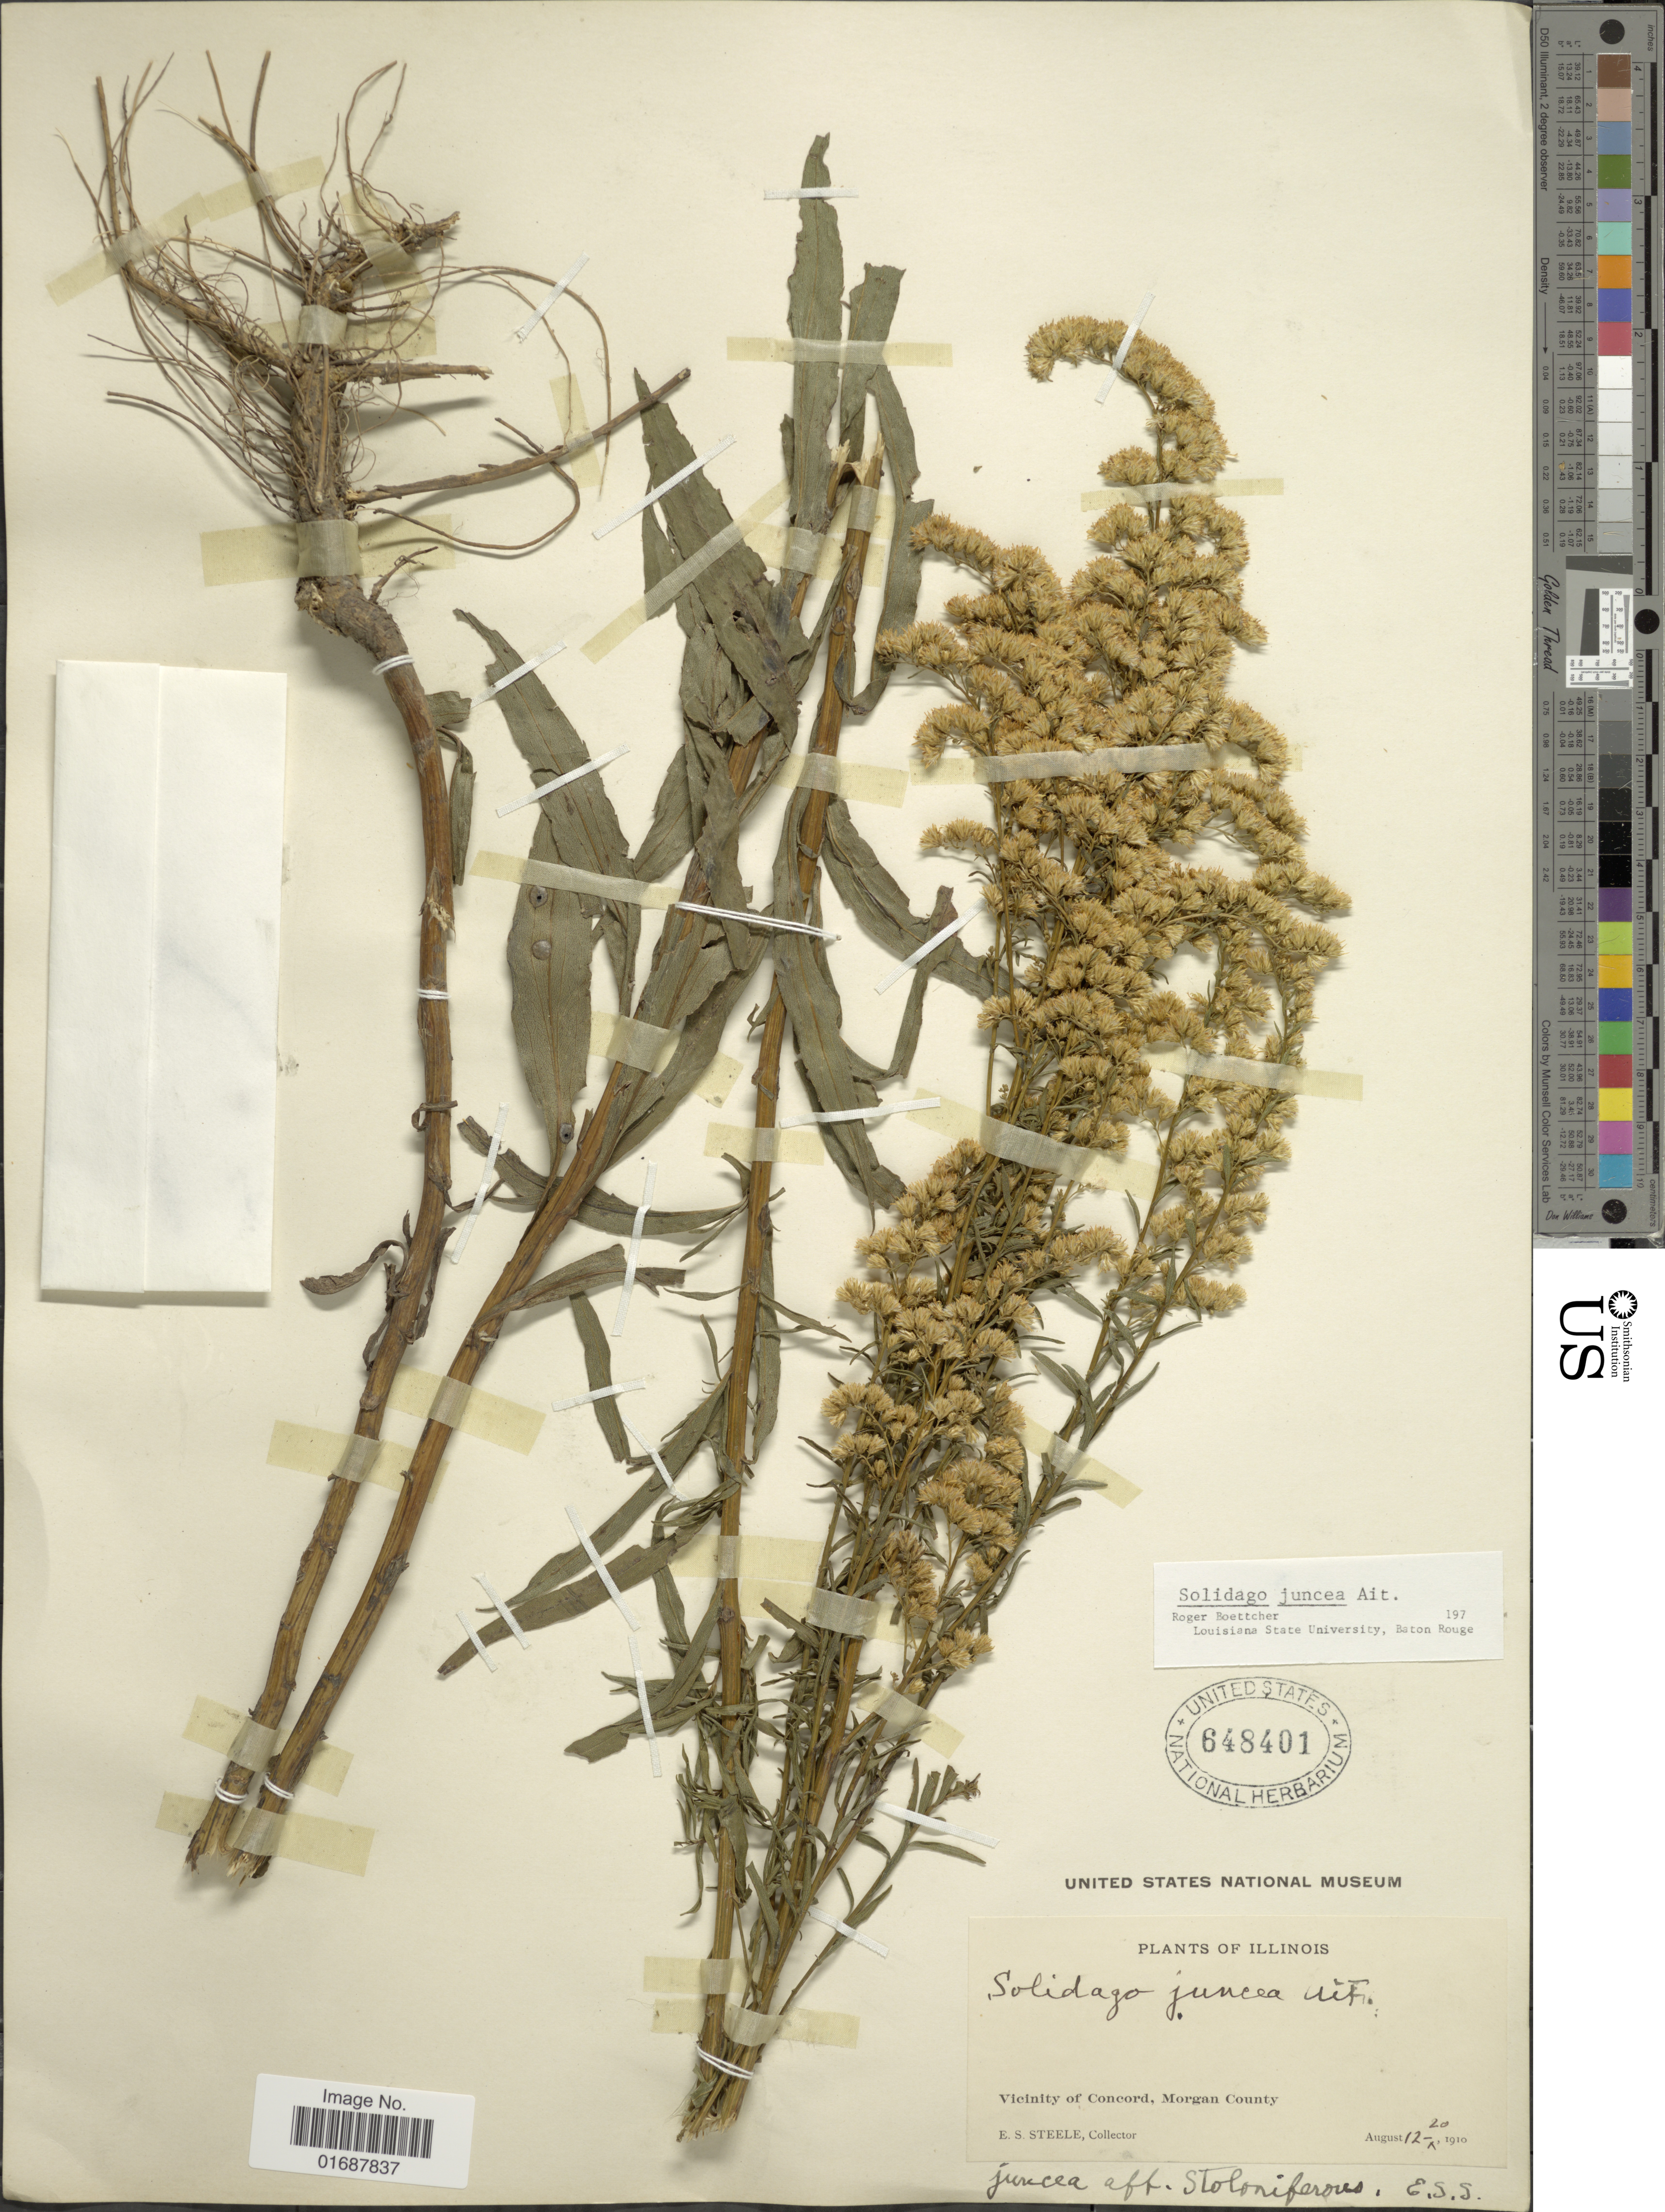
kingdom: Plantae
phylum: Tracheophyta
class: Magnoliopsida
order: Asterales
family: Asteraceae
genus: Solidago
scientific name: Solidago juncea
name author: Aiton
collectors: E. Steele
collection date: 1910-08-12/1910-08-20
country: United States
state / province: Illinois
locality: Vicinity of Concord, Morgan County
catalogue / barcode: US 648401